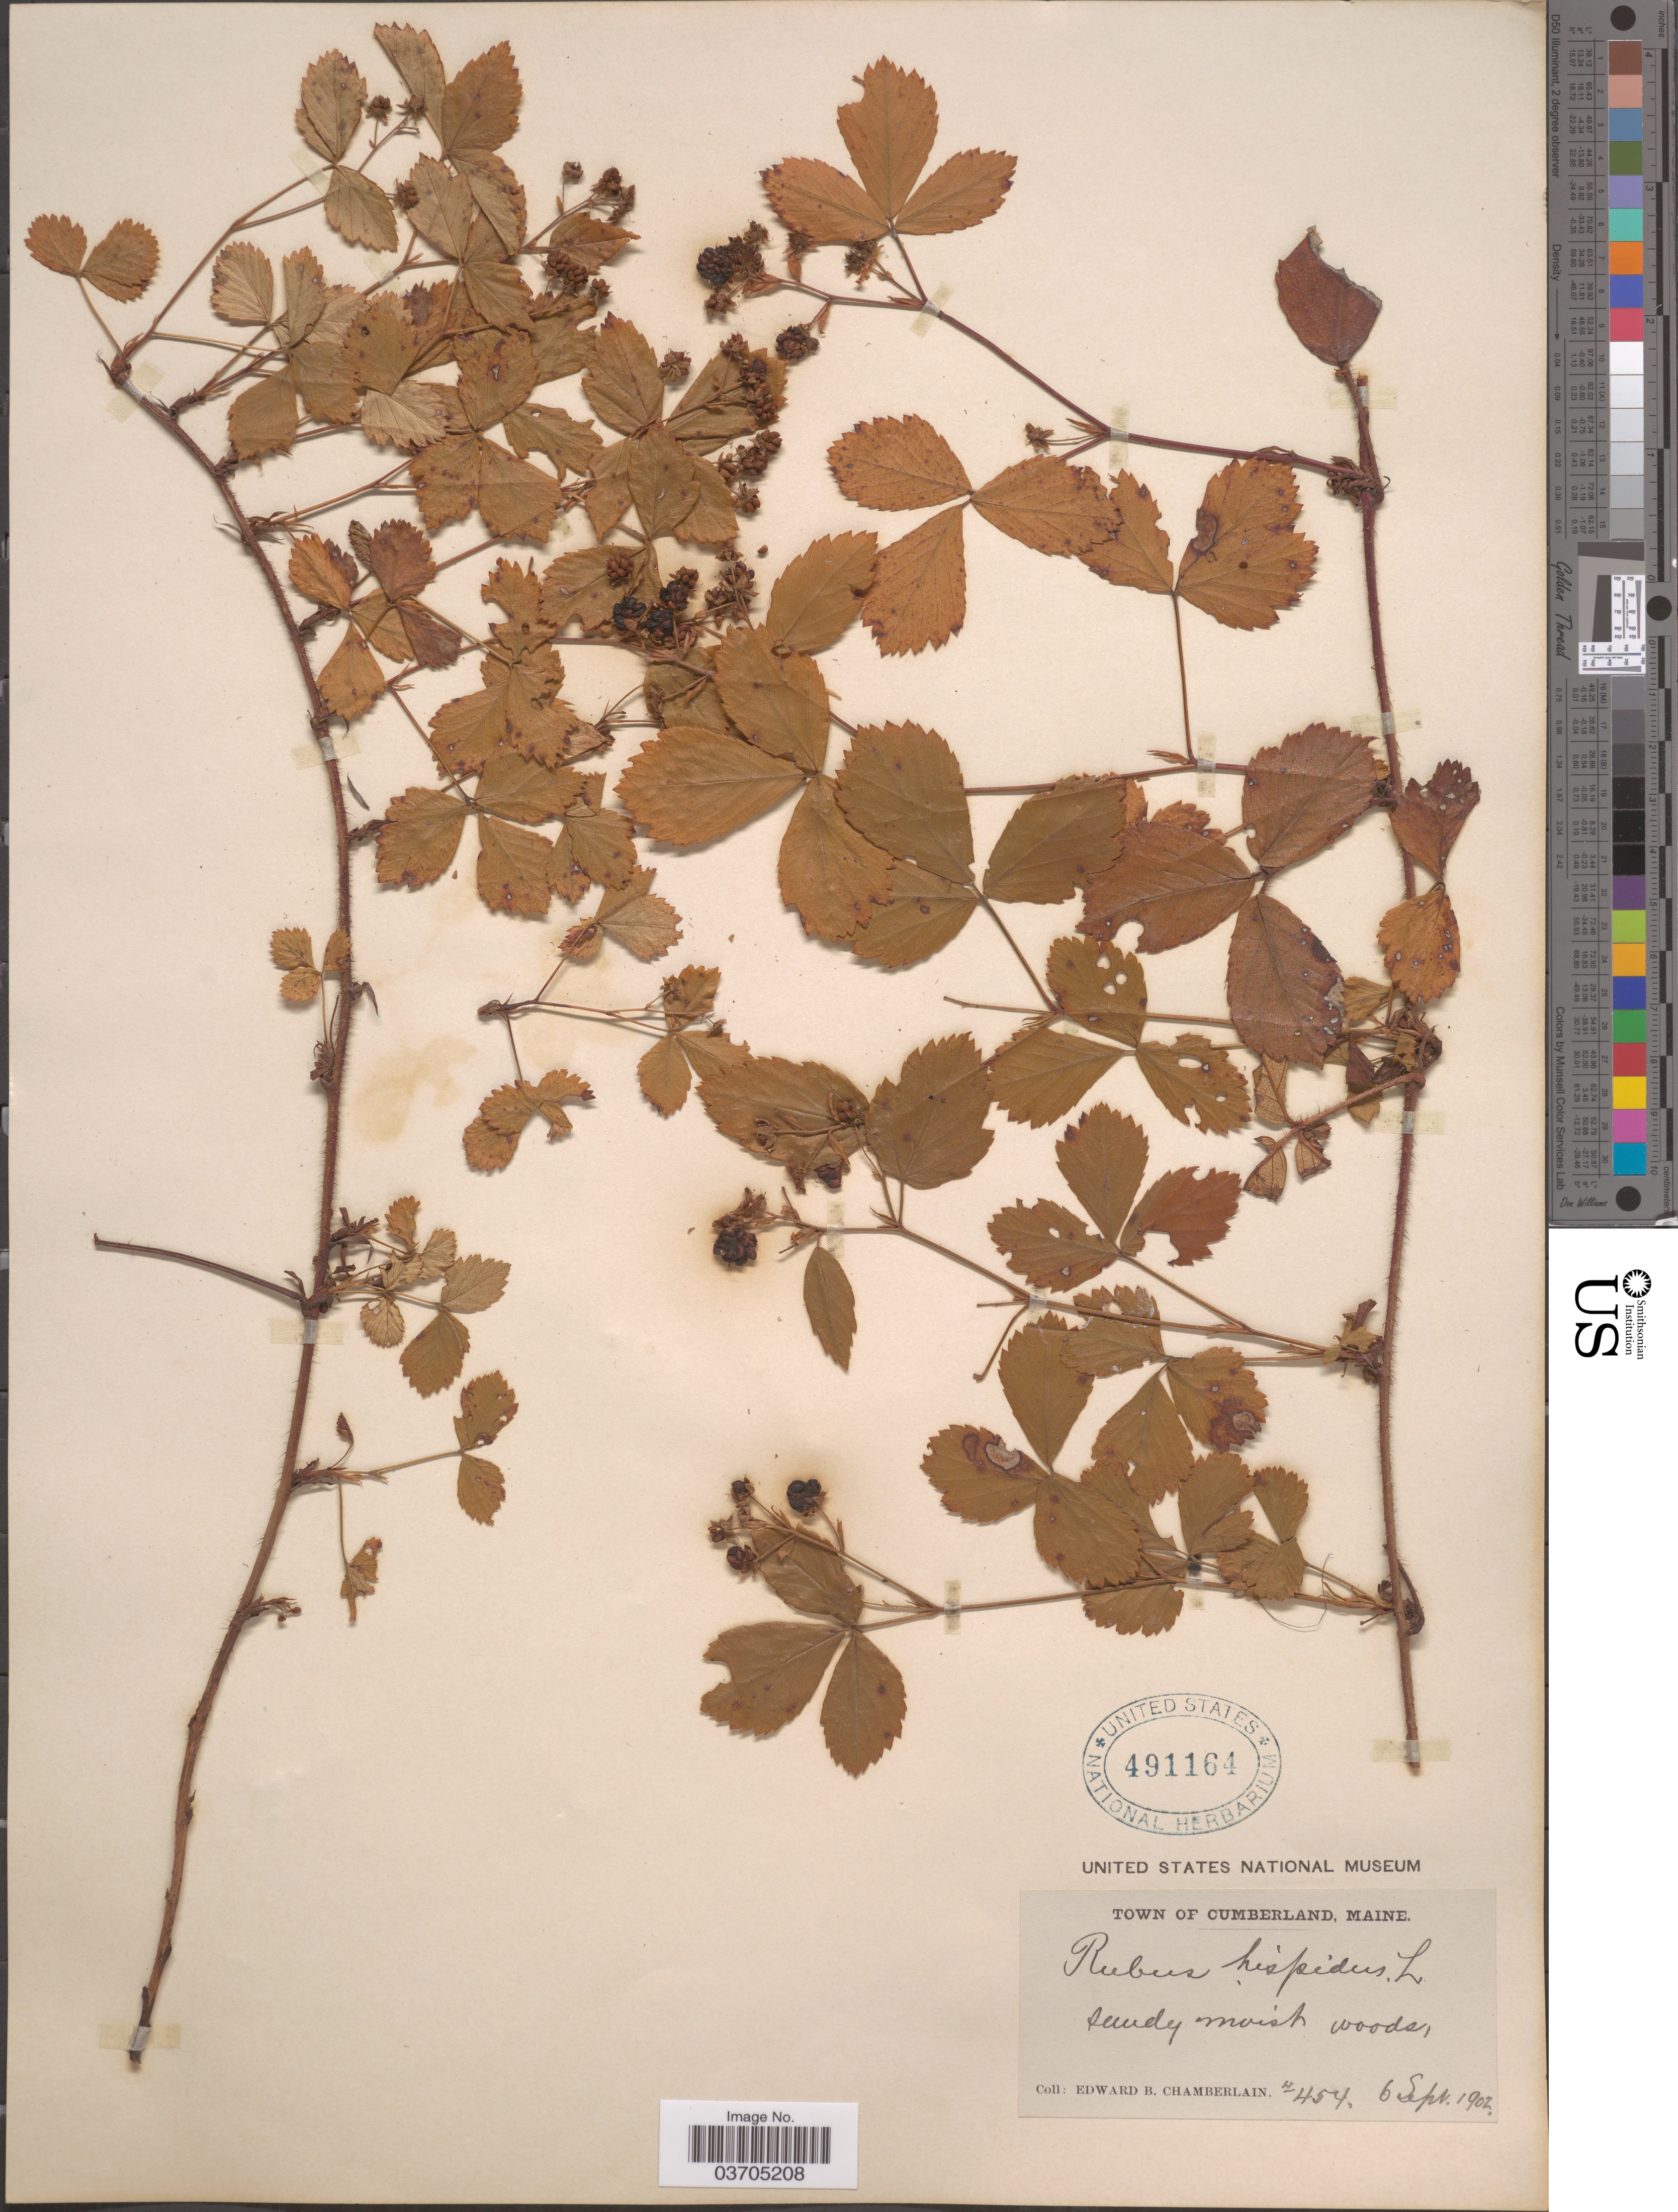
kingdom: Plantae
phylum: Tracheophyta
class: Magnoliopsida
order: Rosales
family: Rosaceae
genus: Rubus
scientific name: Rubus hispidus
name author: L.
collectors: E. Chamberlain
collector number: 454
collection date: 1902-09-06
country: United States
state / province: Maine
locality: Town of Cumberland.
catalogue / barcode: US 491164